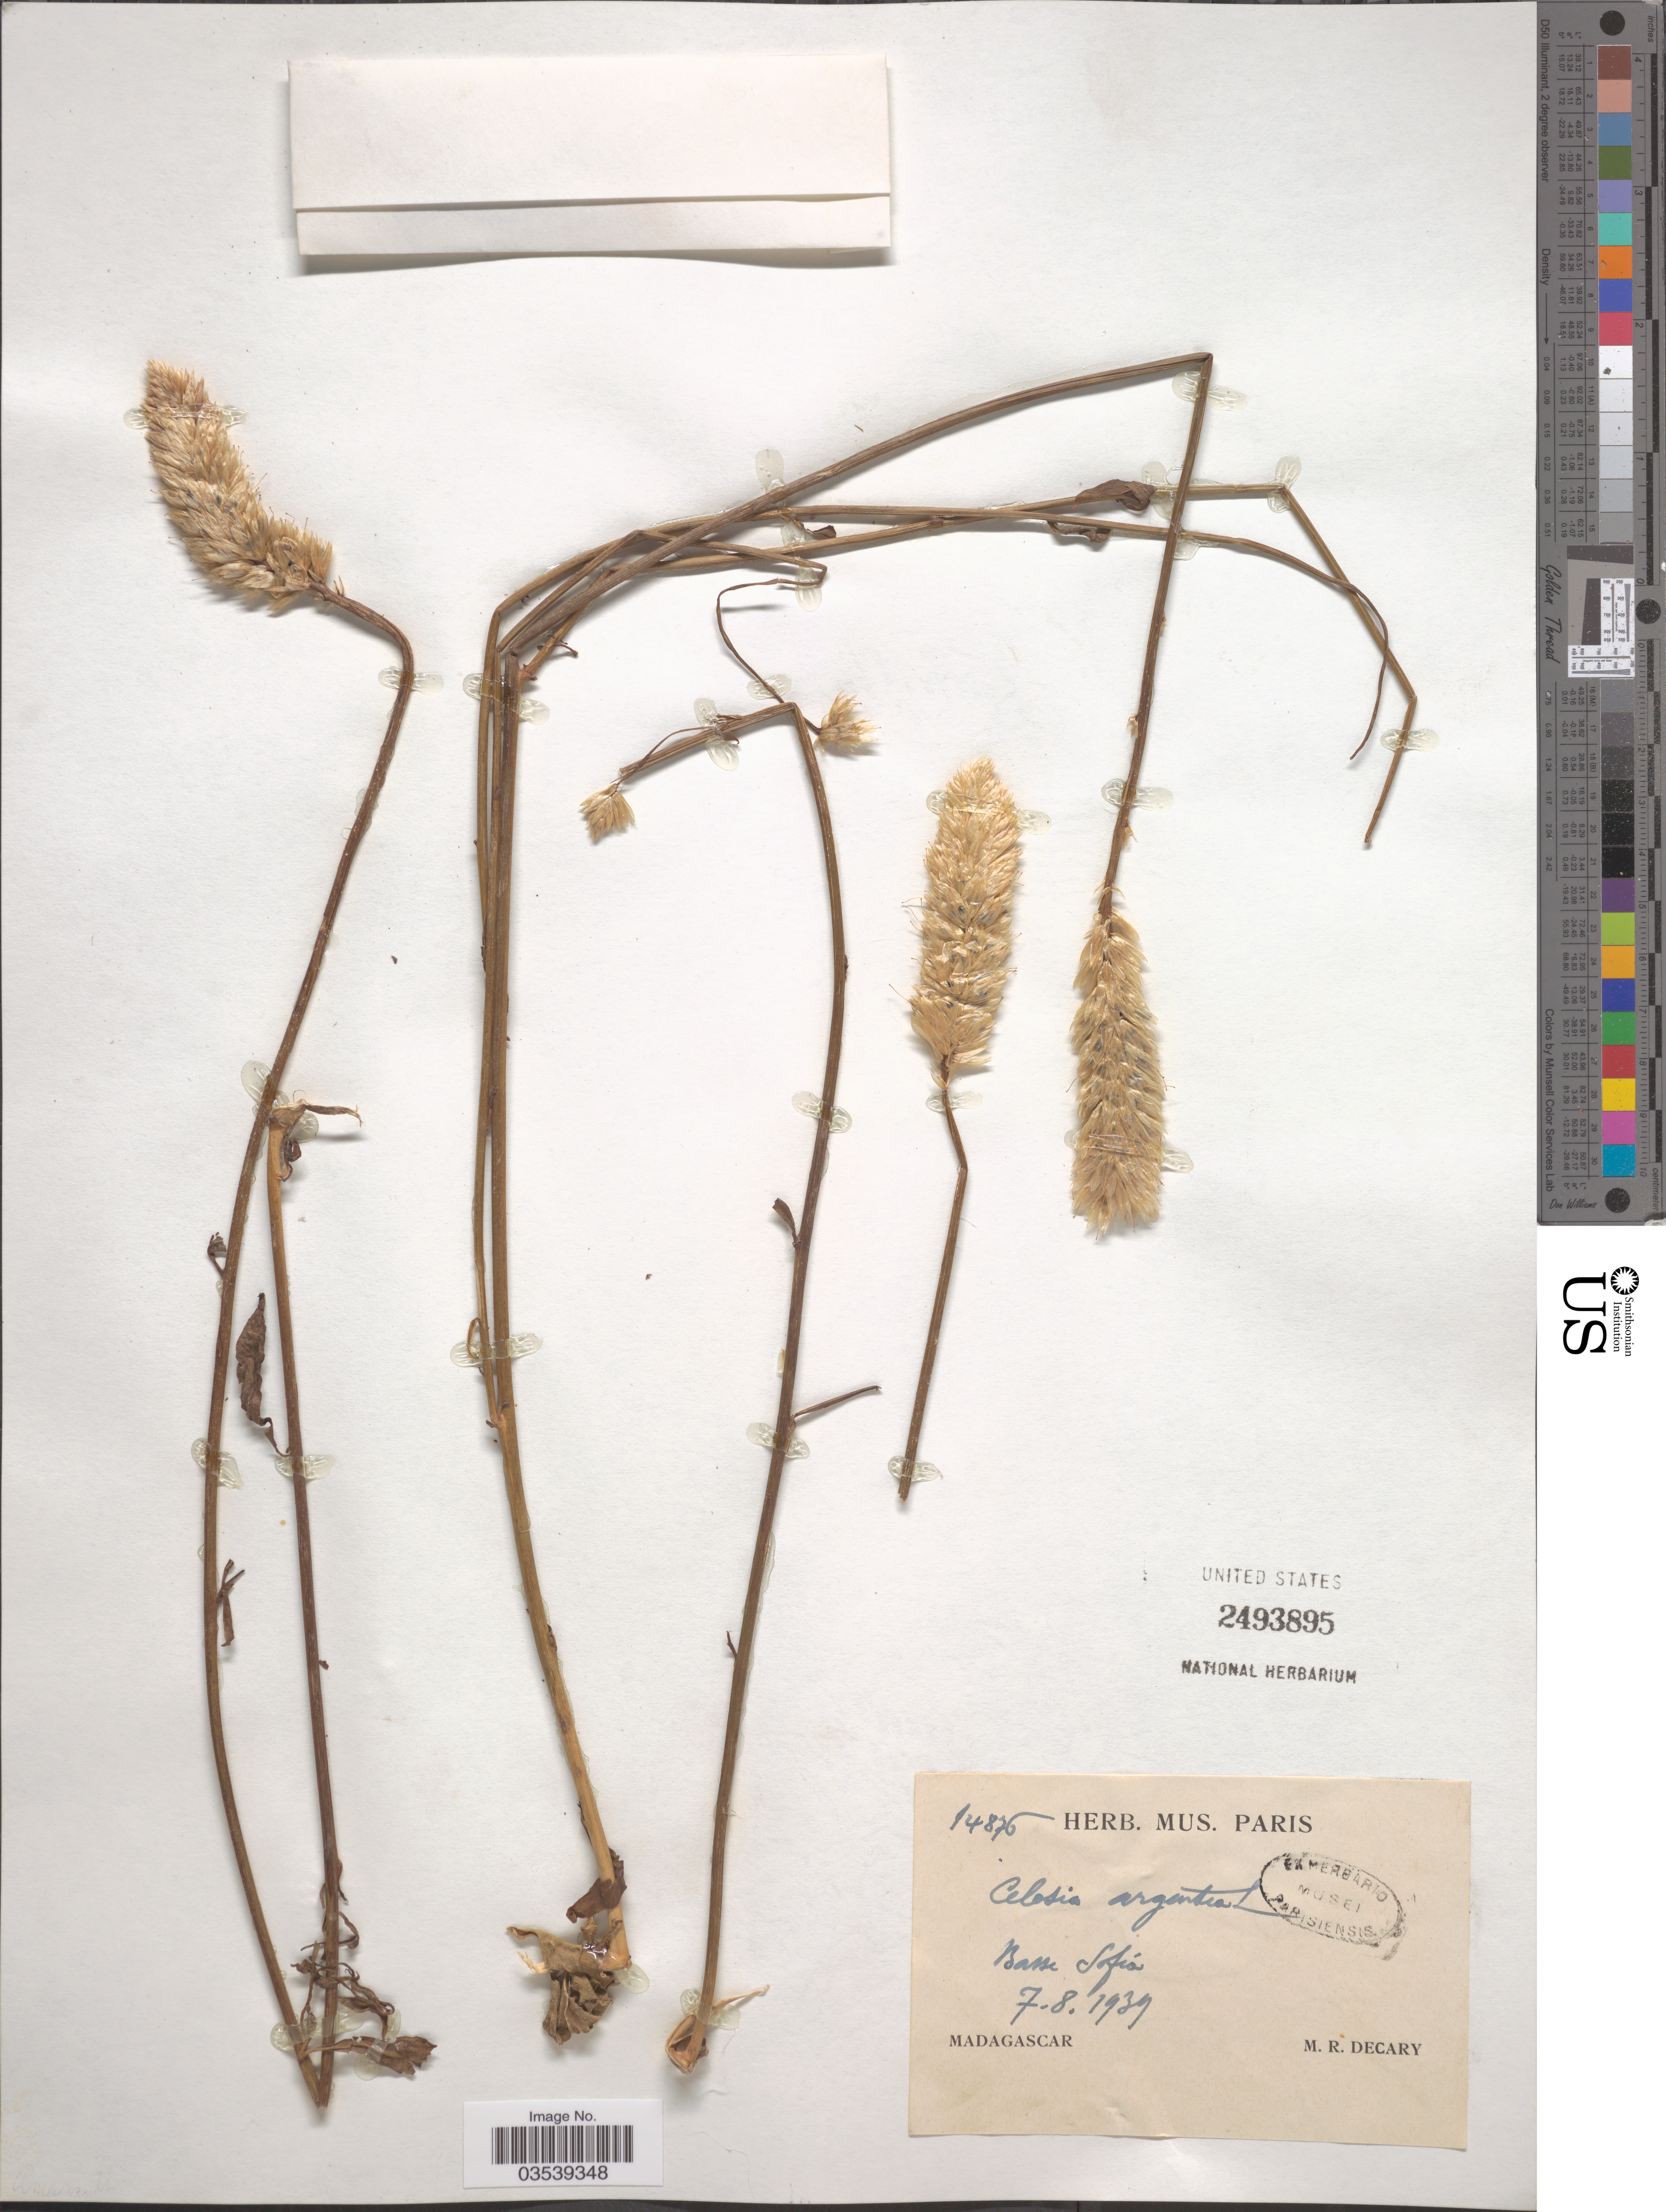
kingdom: Plantae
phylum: Tracheophyta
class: Magnoliopsida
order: Caryophyllales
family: Amaranthaceae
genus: Celosia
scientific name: Celosia argentea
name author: L.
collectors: R. Decary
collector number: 14876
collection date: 1939-08-07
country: Madagascar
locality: Basse Sofía.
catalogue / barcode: US 2493895